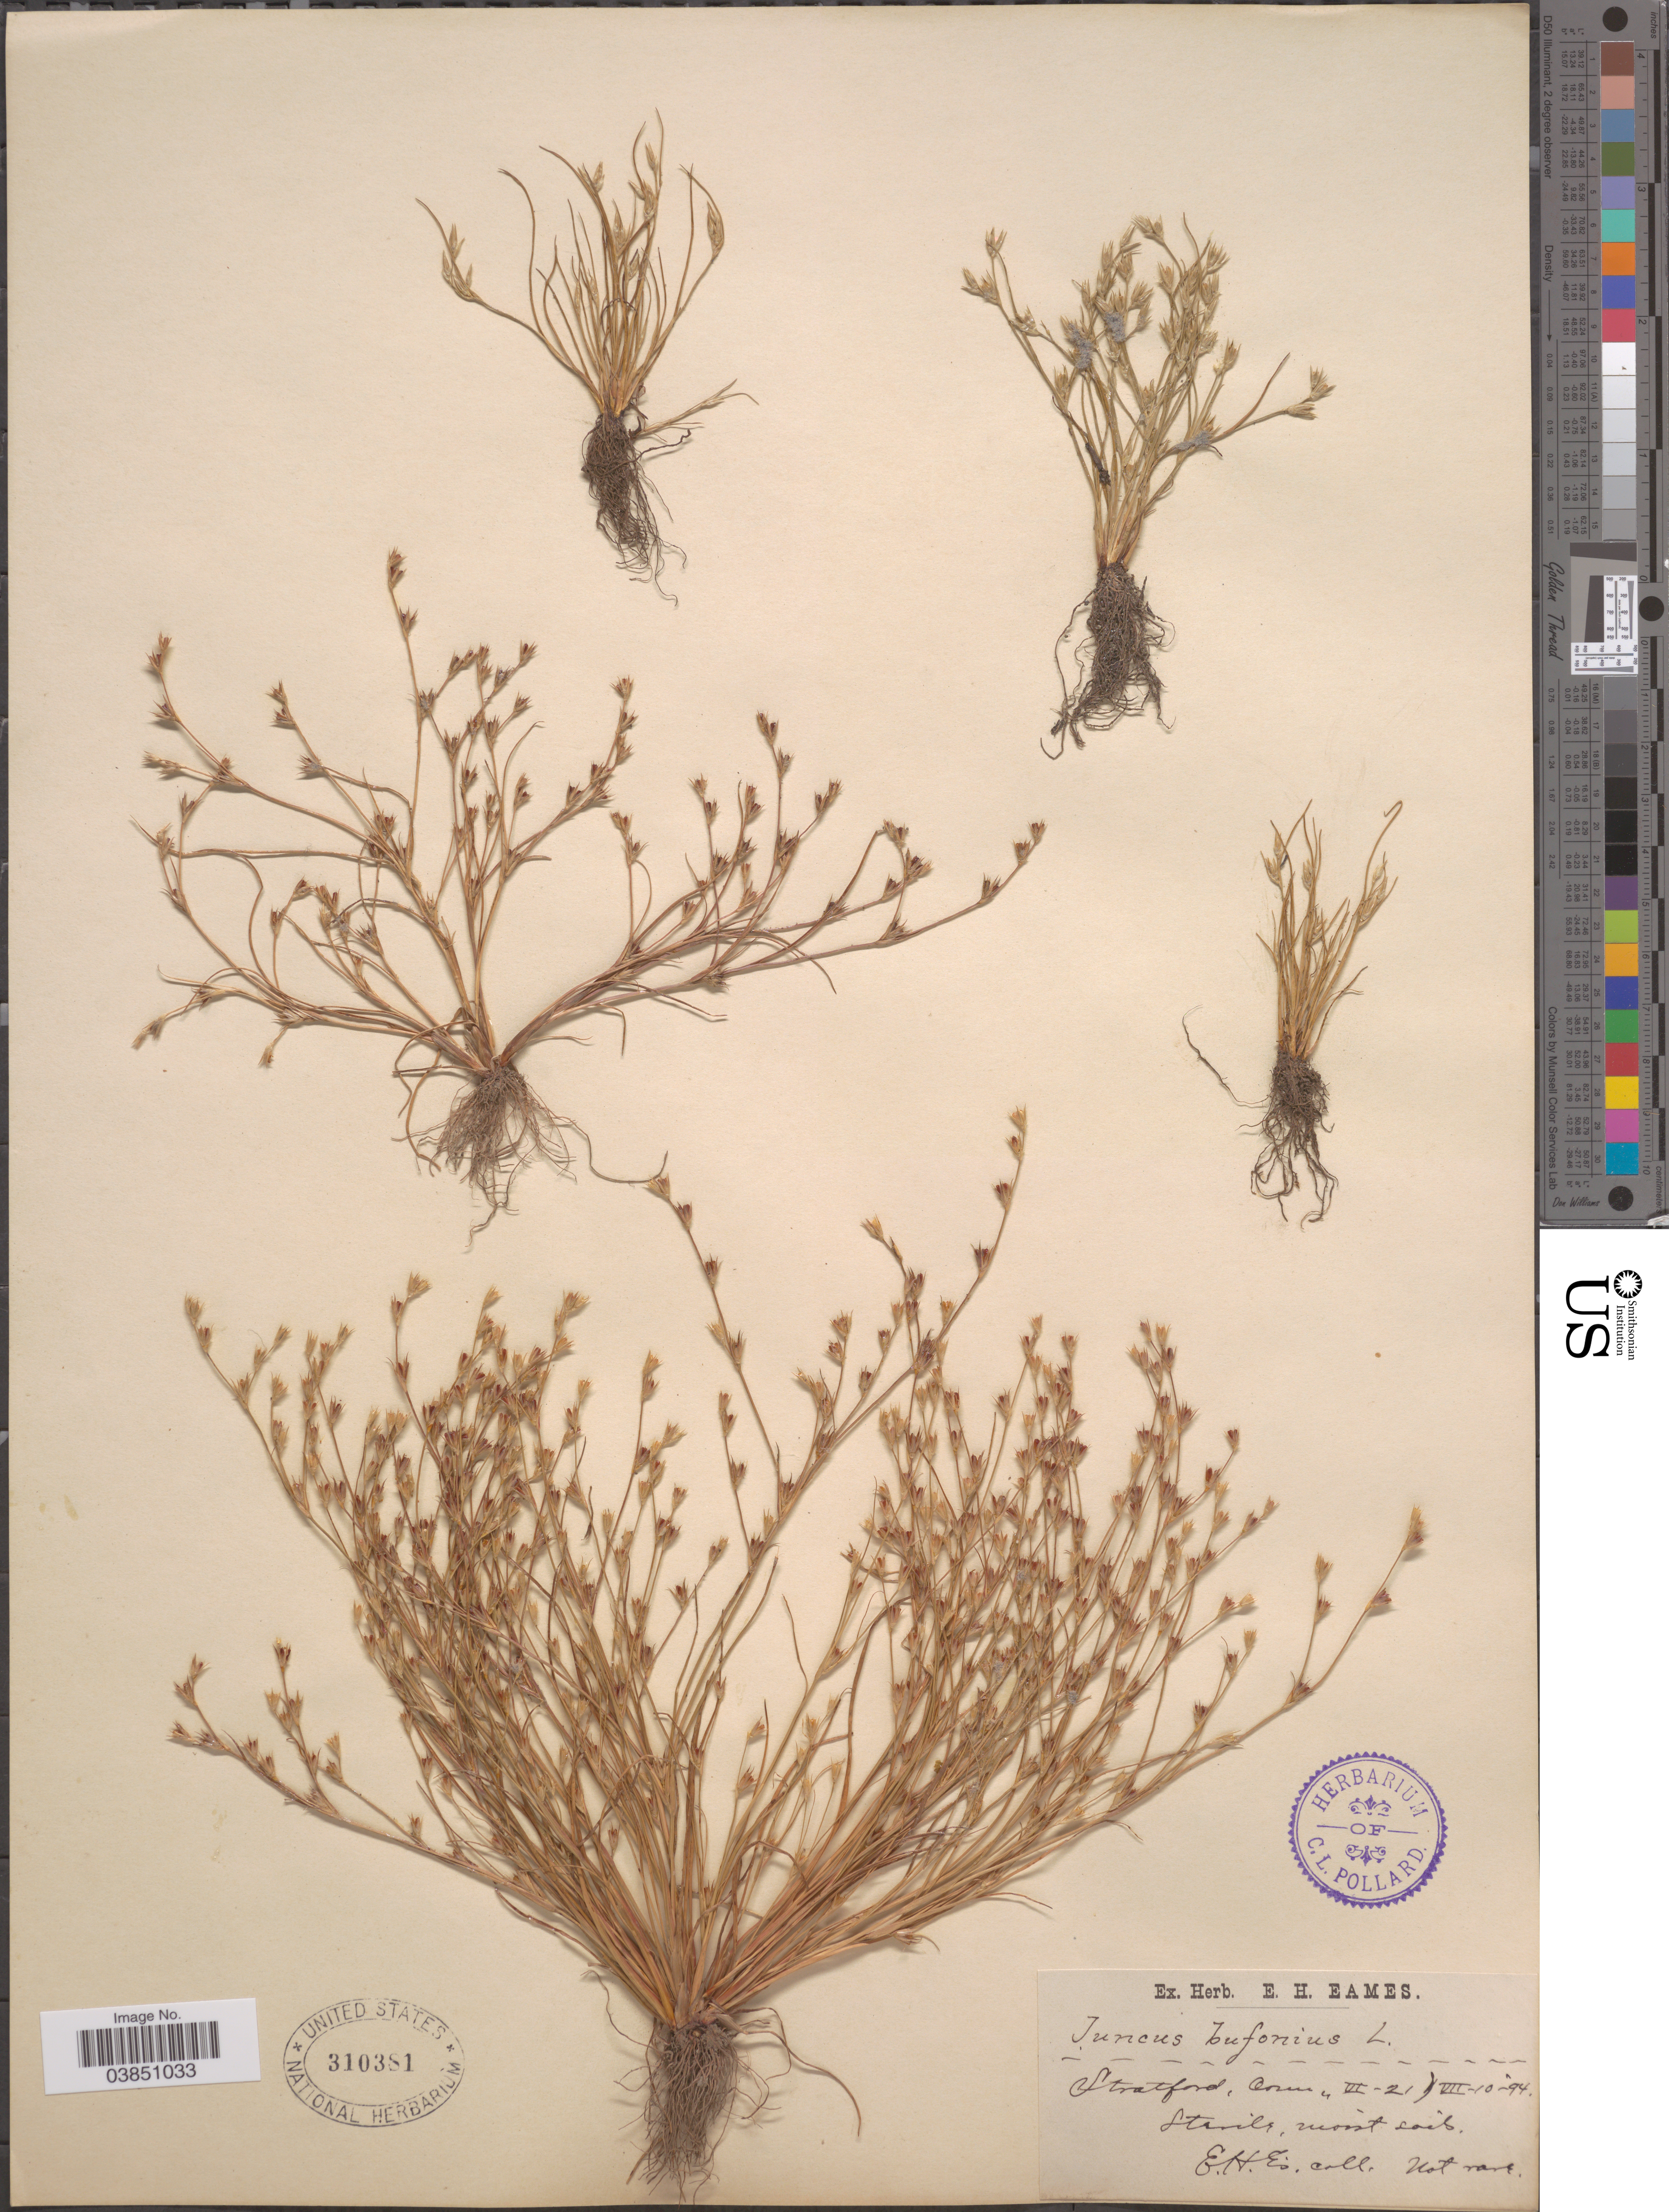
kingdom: Plantae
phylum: Tracheophyta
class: Liliopsida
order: Poales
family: Juncaceae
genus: Juncus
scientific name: Juncus bufonius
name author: L.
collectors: E. H. Eames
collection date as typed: Transcribed d/m/y: 21/6/94 to 10/7/94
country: United States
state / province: Connecticut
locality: Stratford.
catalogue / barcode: US 310381